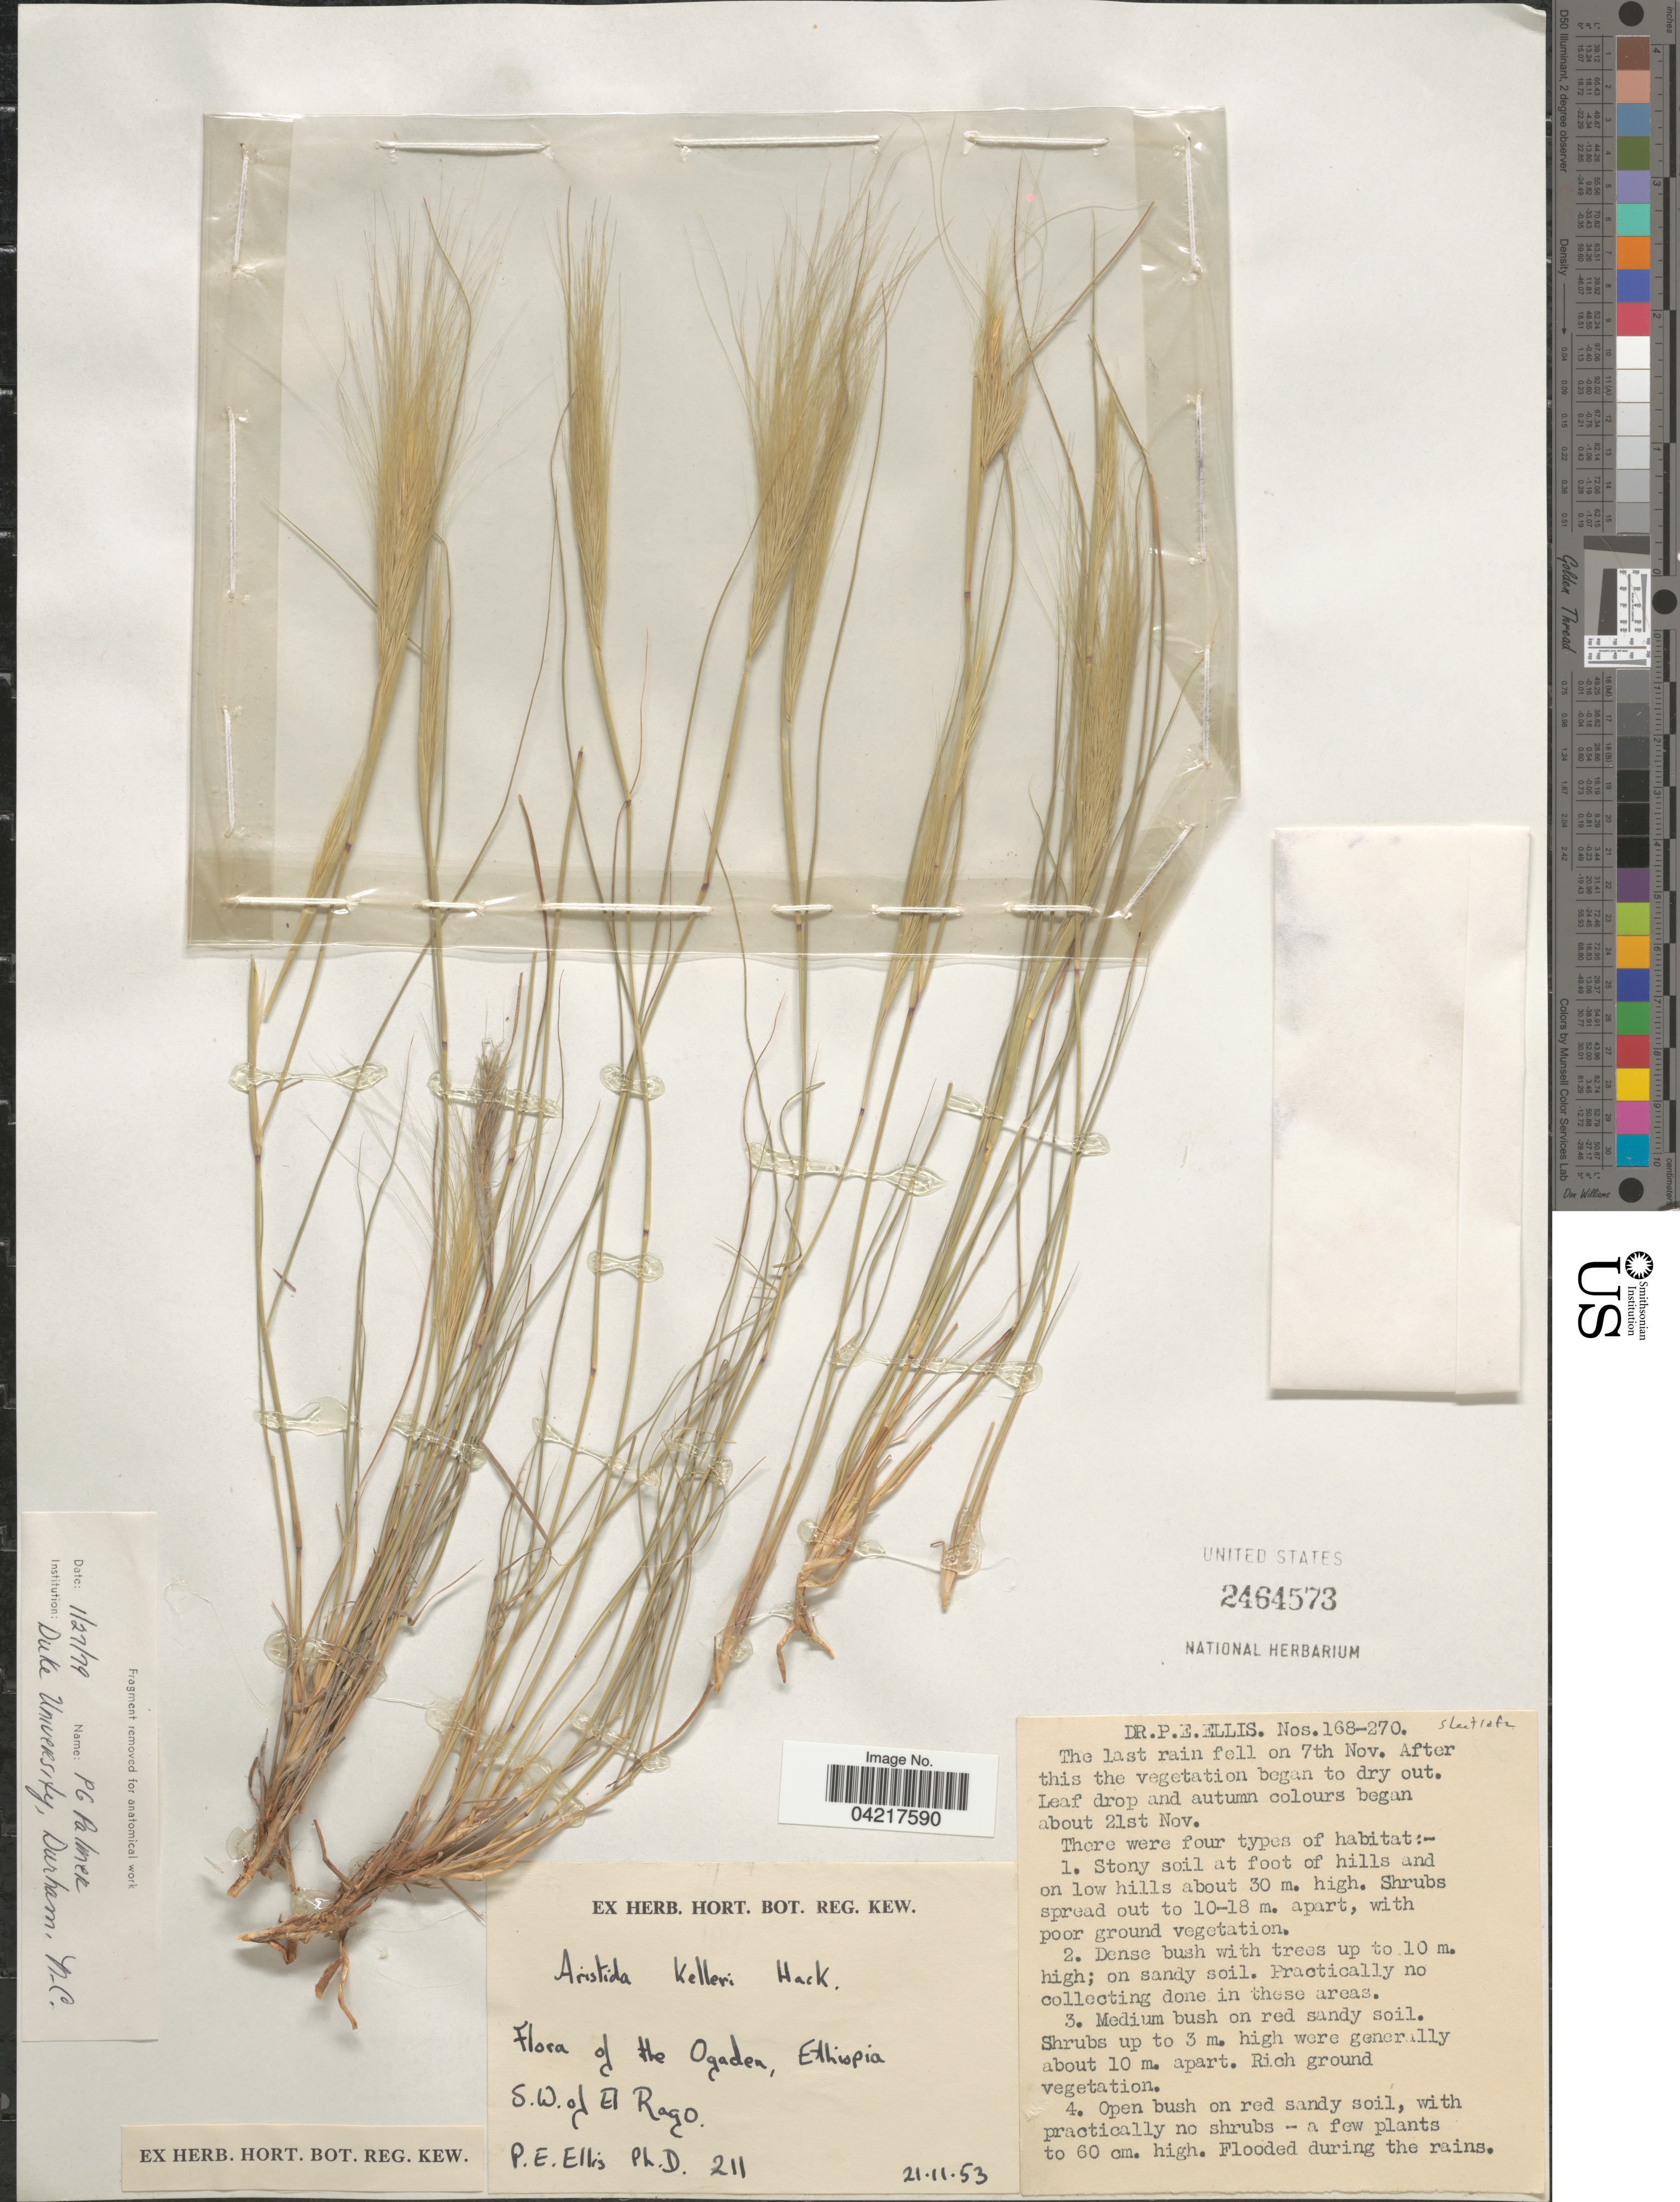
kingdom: Plantae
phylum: Tracheophyta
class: Liliopsida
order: Poales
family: Poaceae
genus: Aristida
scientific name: Aristida kelleri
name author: Hack.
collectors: P. Ellis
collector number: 211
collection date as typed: Transcribed d/m/y: 21/11/53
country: Ethiopia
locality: Ogaden. S. W. of El Rago.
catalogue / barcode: US 2464573